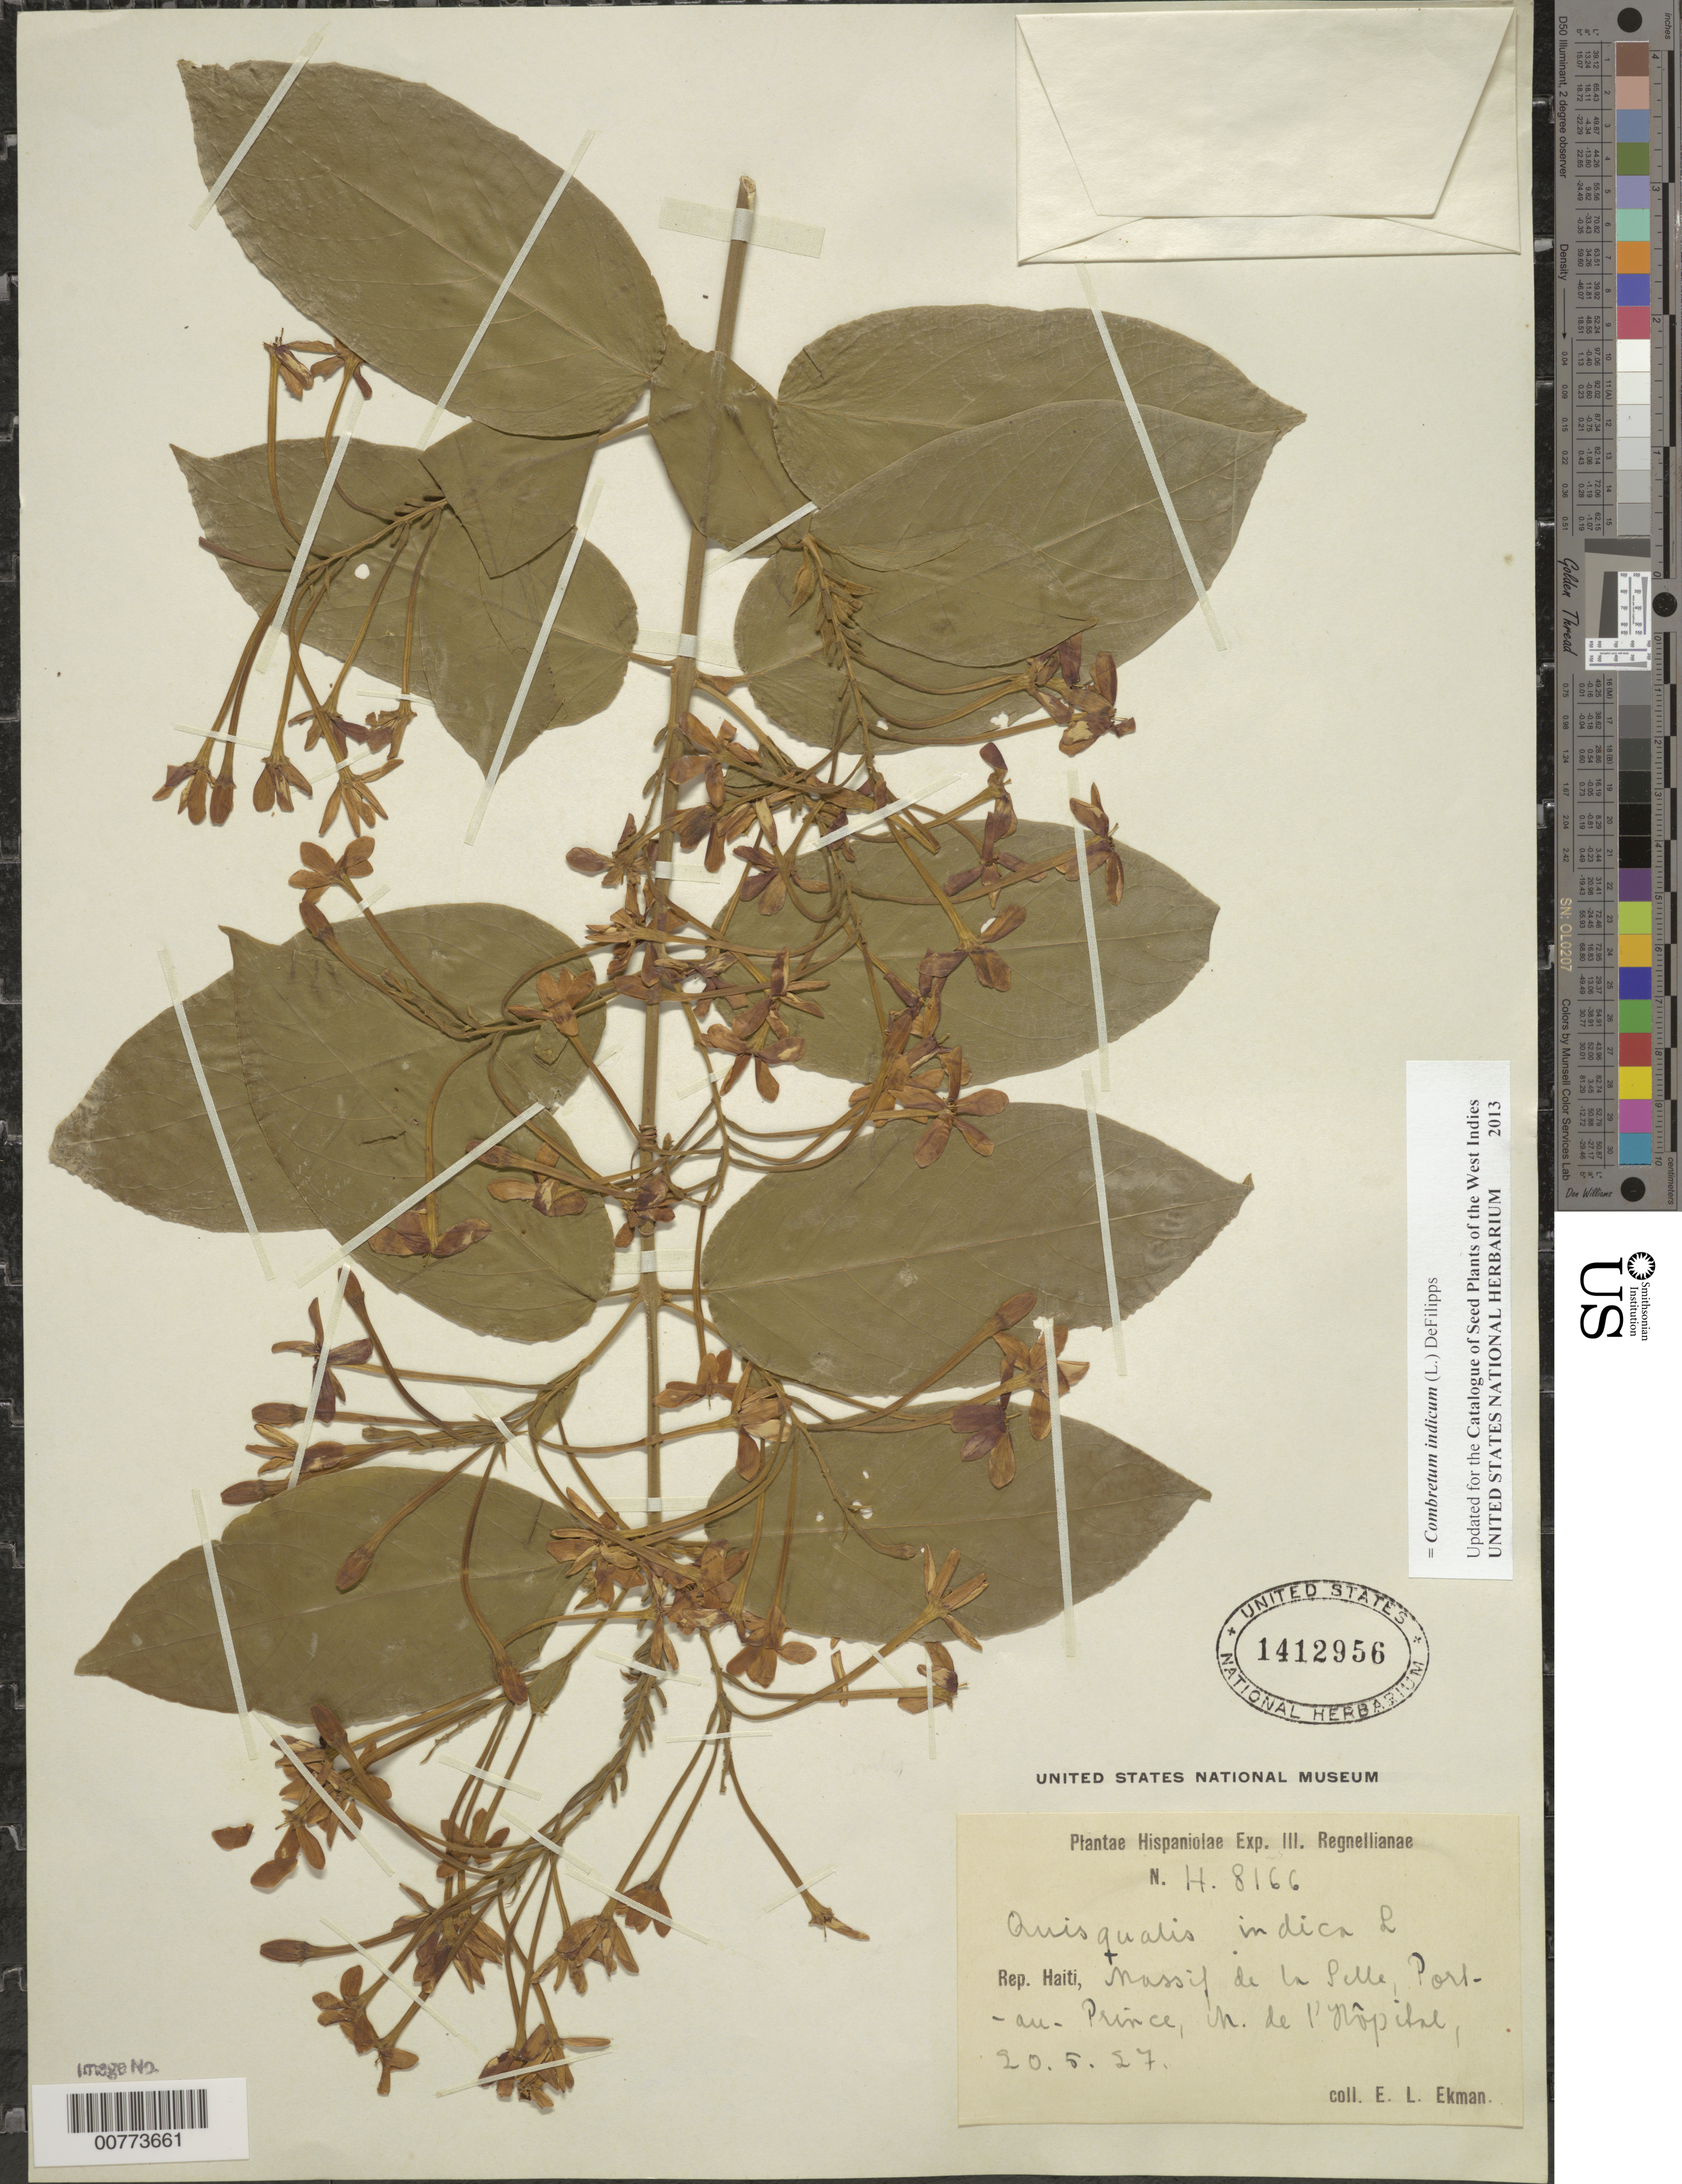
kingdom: Plantae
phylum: Tracheophyta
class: Magnoliopsida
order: Myrtales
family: Combretaceae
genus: Combretum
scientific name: Combretum indicum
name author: (L.) DeFilipps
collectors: E. L. Ekman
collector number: H 8166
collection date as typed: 20 May 1927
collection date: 1927-05-20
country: Haiti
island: Hispaniola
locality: Massif de la Selle, Port-au-Prince, M. de l'Nôpitne.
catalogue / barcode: US 1412956